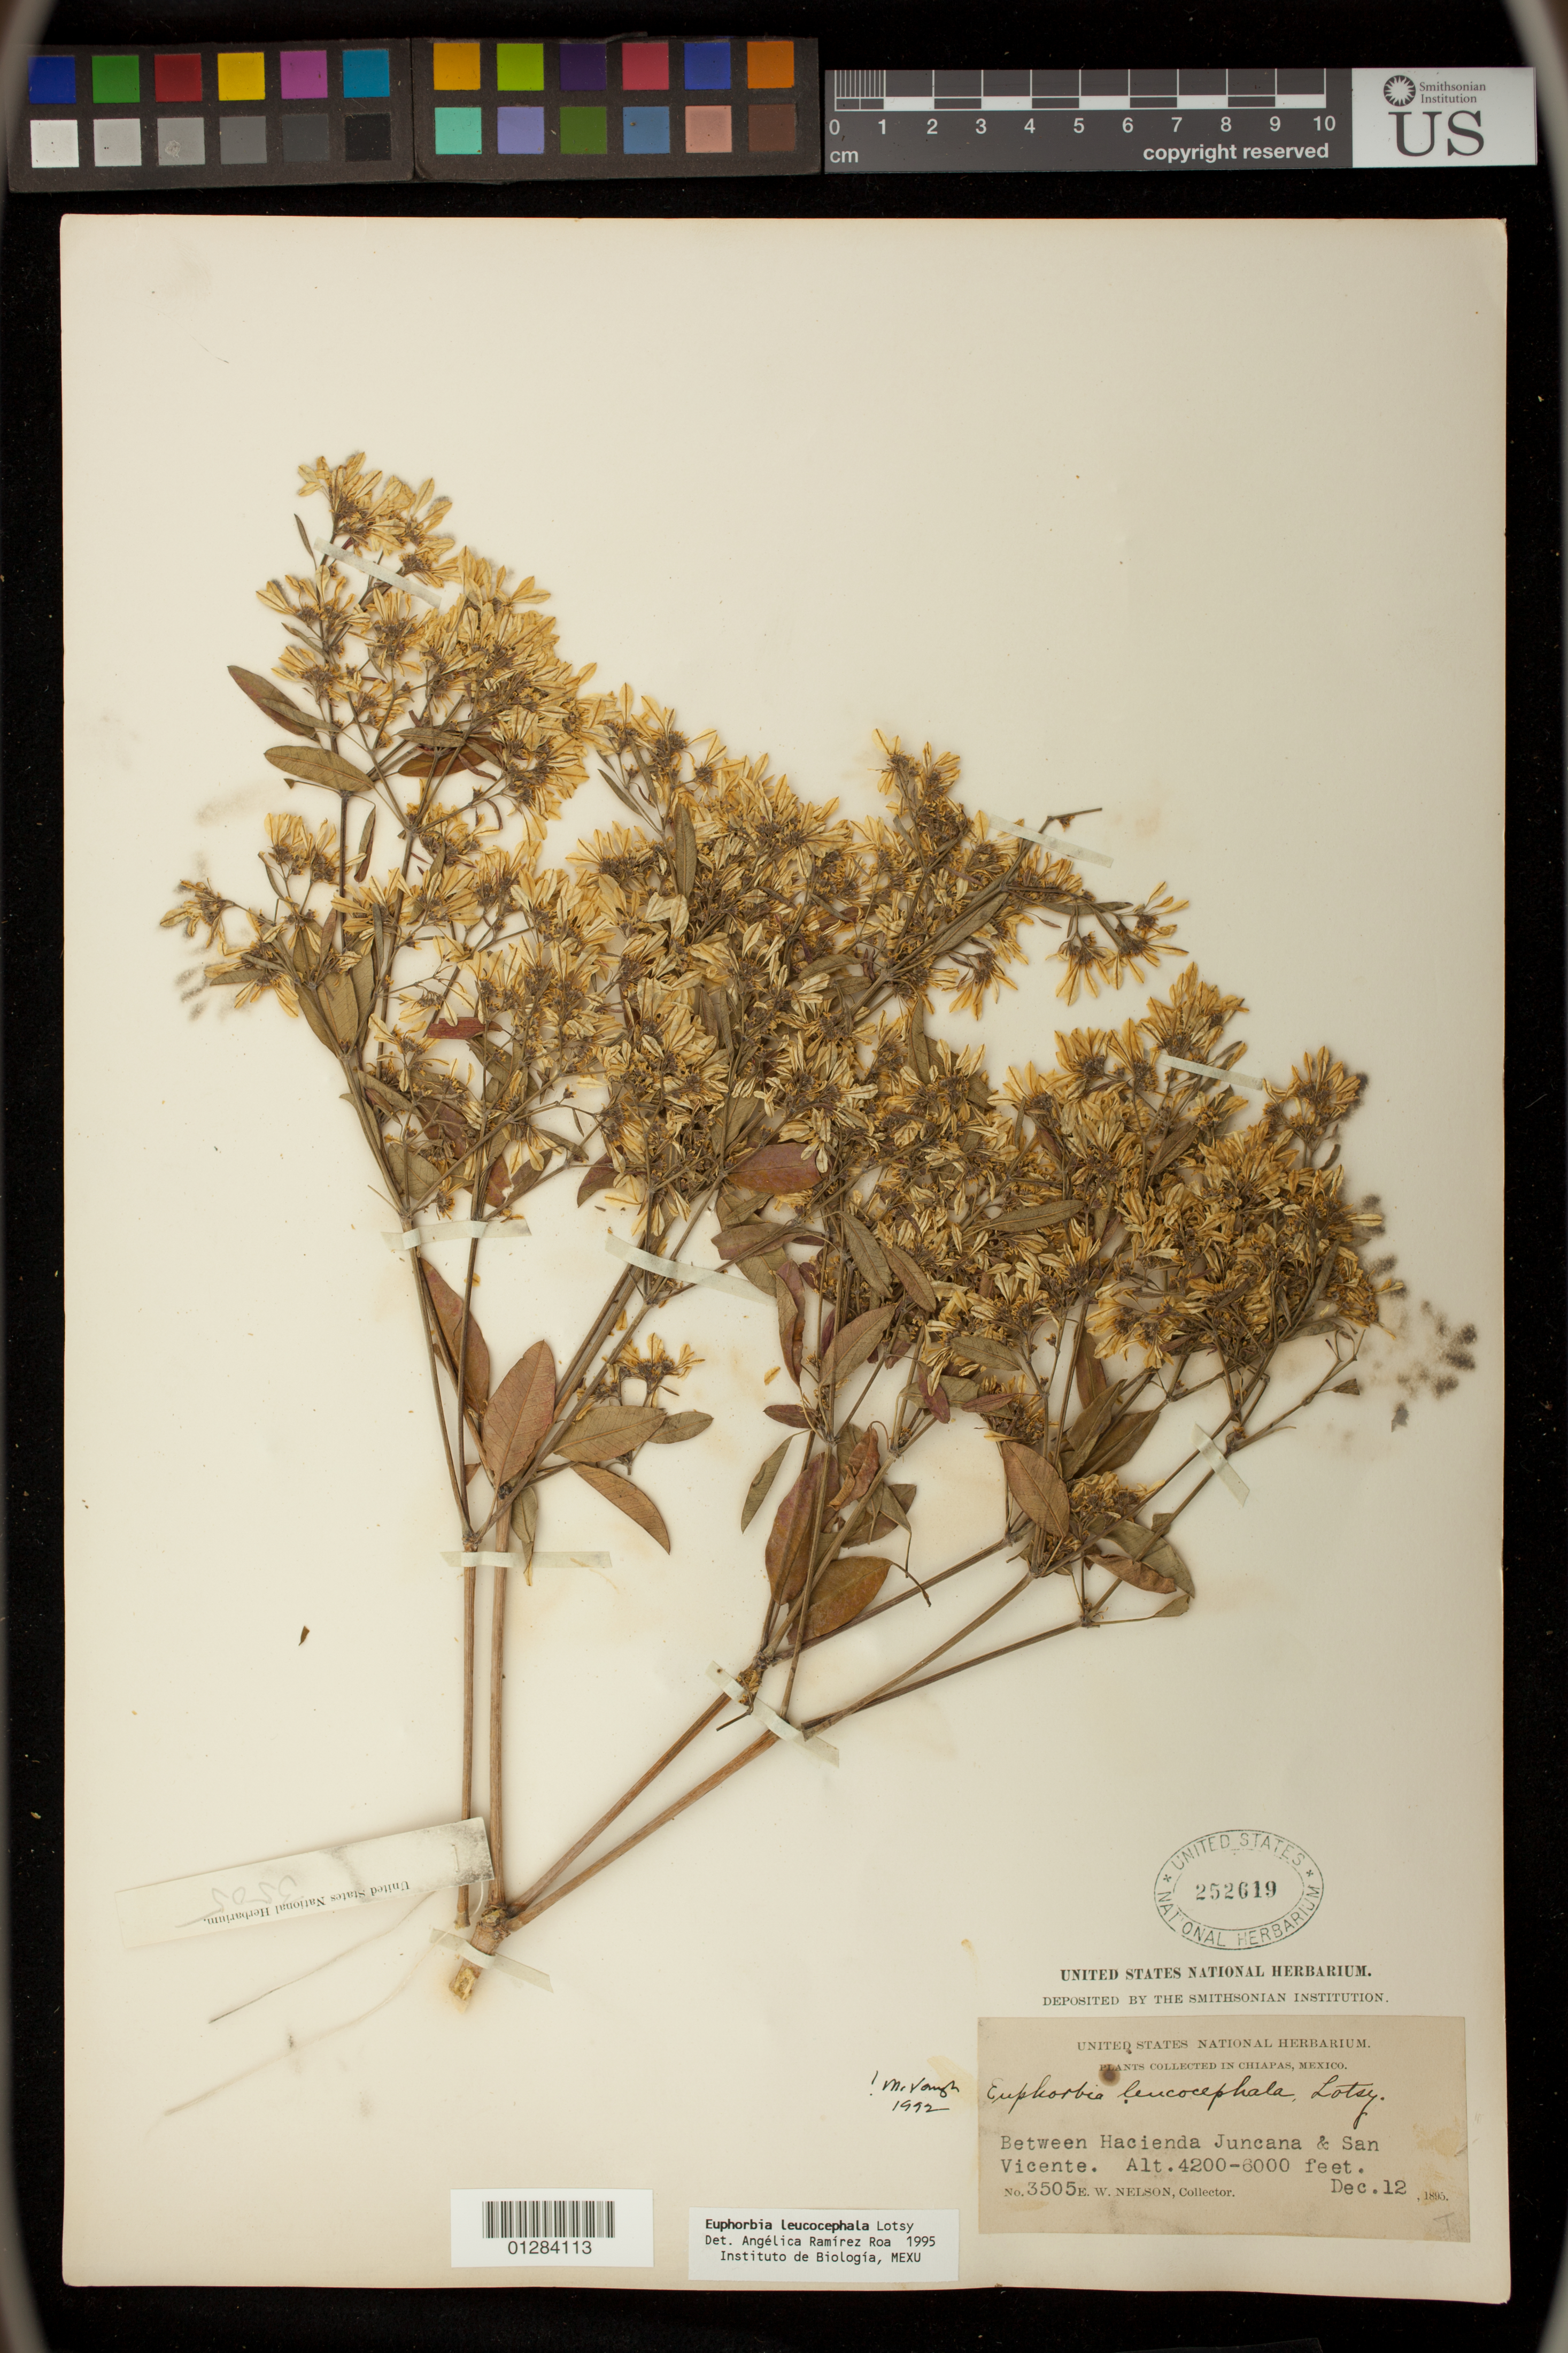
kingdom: Plantae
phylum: Tracheophyta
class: Magnoliopsida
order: Malpighiales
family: Euphorbiaceae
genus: Euphorbia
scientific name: Euphorbia leucocephala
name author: Lotsy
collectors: E. W. Nelson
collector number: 3505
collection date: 1895-12-12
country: Mexico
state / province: Chiapas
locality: Between Hacienda Juncana & San Vicente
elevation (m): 1280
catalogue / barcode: US 252619